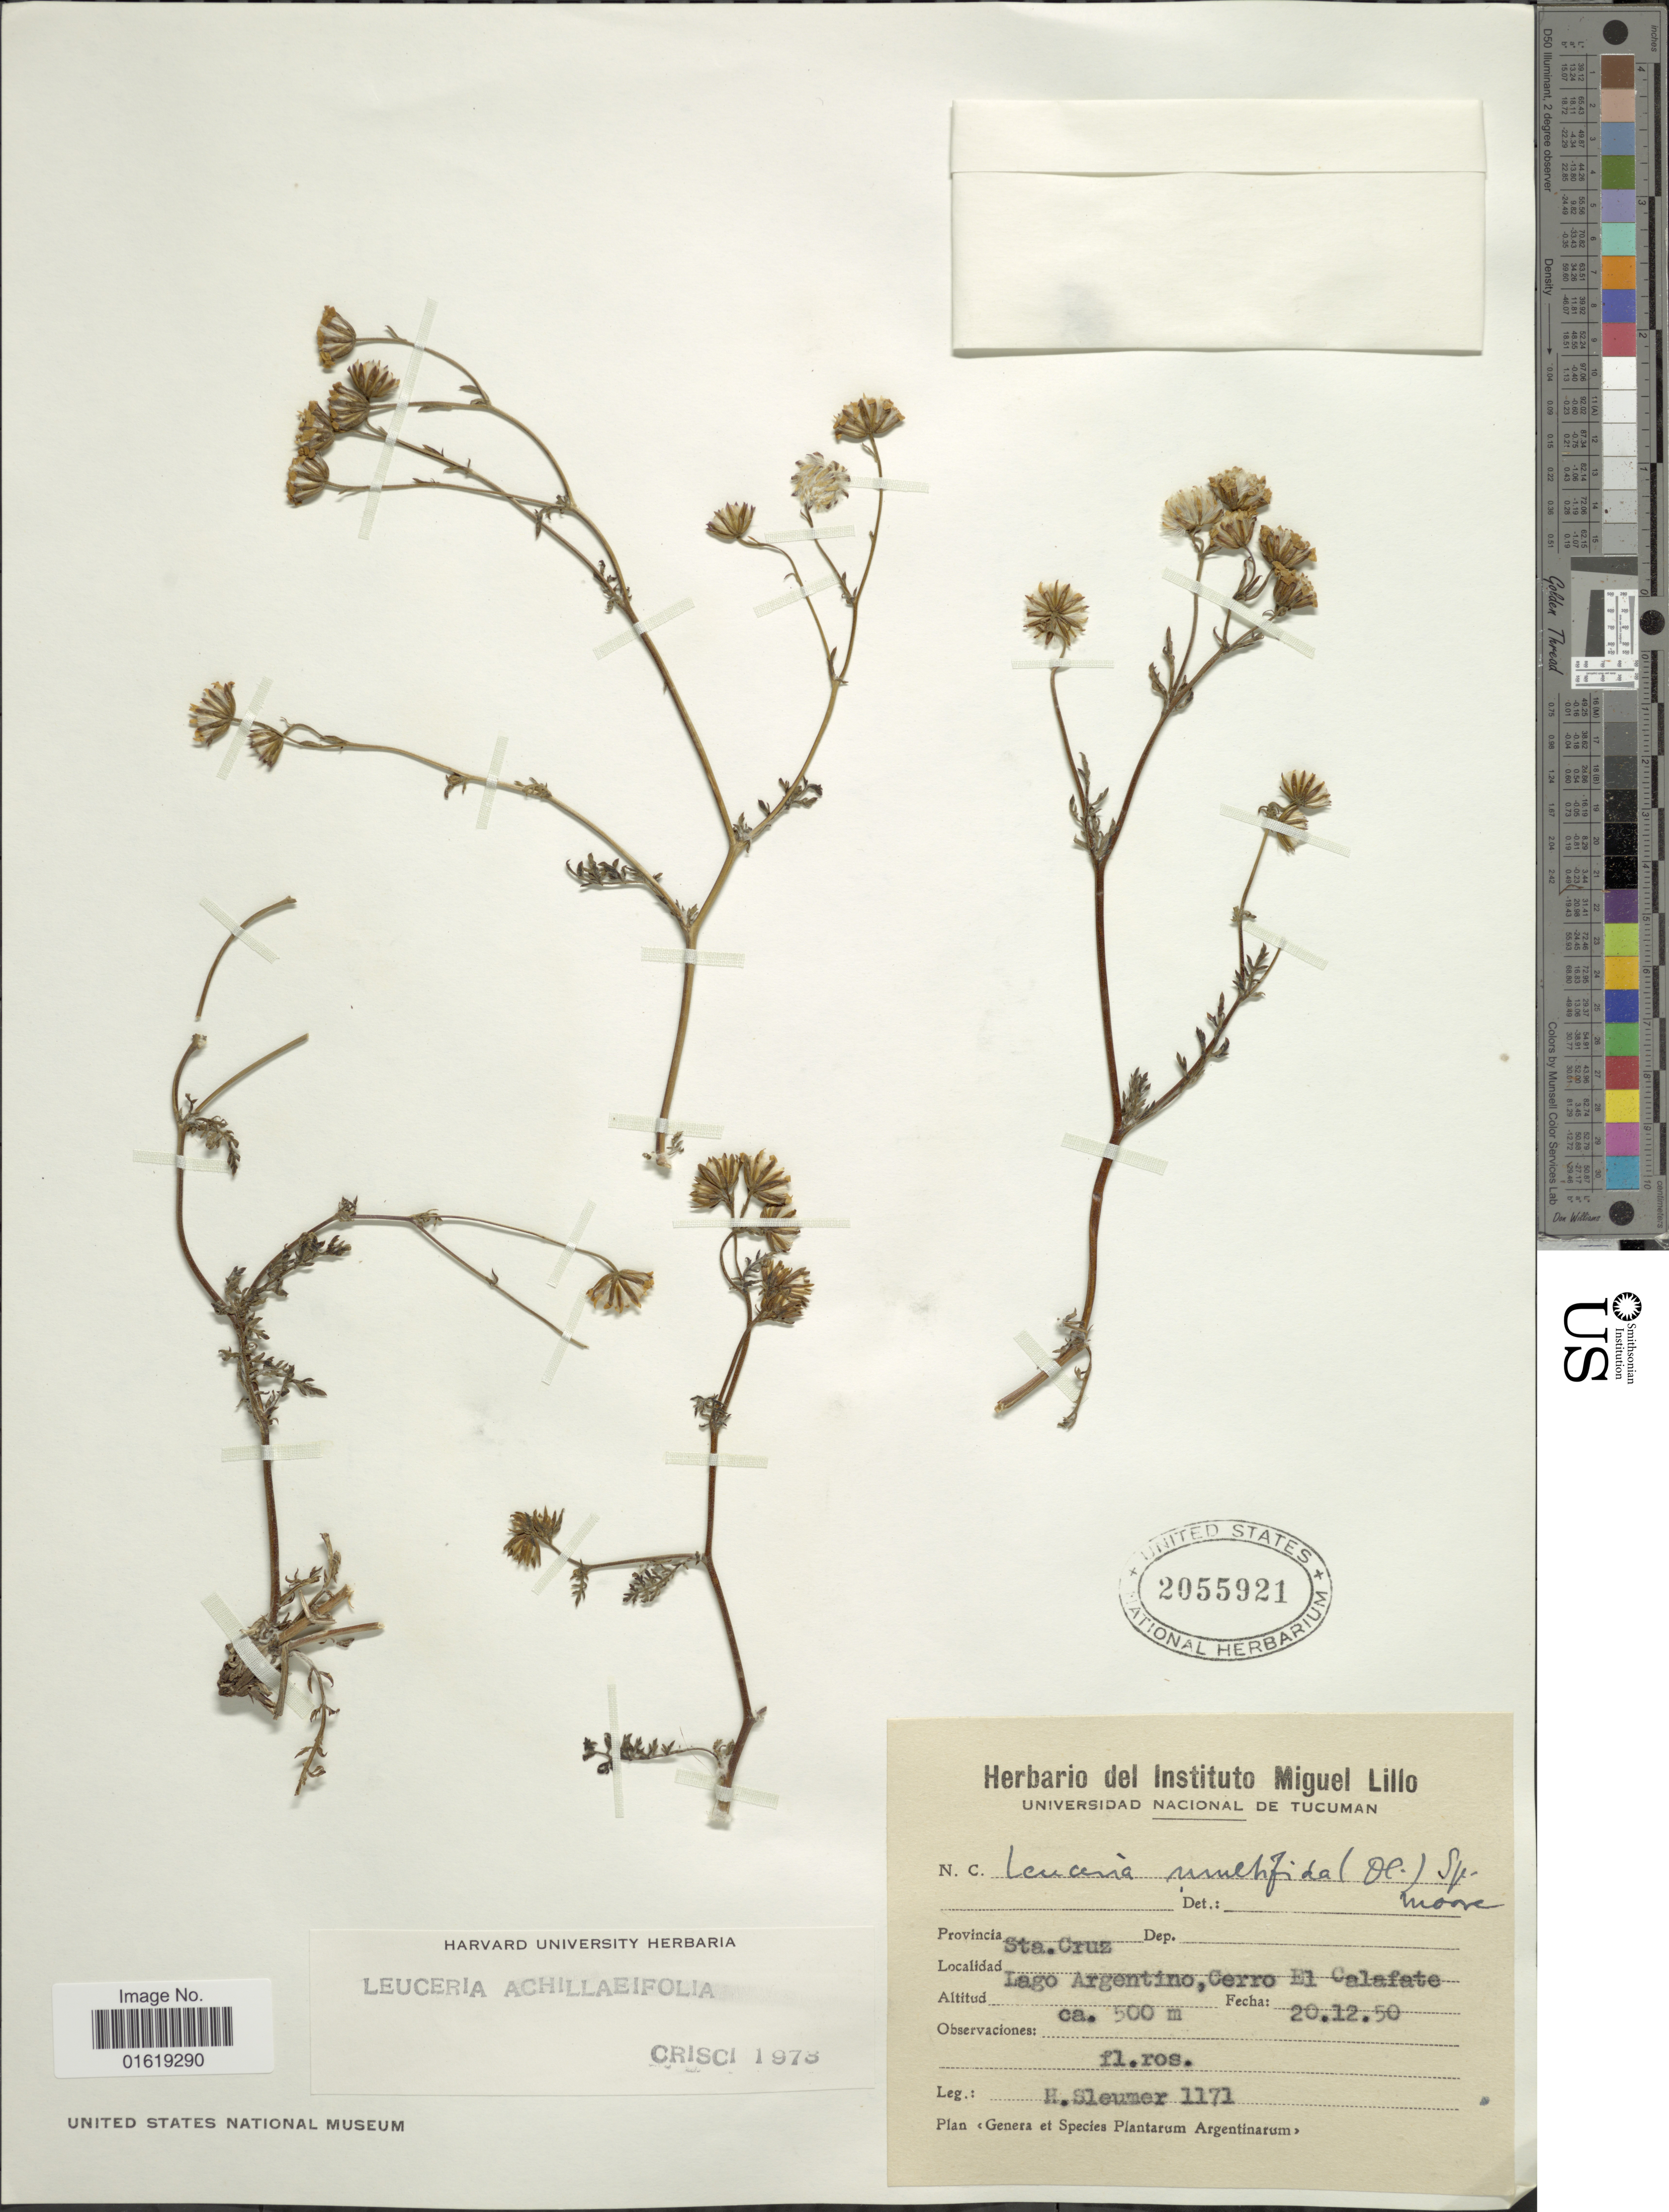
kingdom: Plantae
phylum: Tracheophyta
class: Magnoliopsida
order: Asterales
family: Asteraceae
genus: Leucheria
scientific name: Leucheria achillaeifolia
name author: Hook. & Arn.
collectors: H. O. Sleumer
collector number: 1171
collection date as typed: Transcribed d/m/y: 20/12/50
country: Argentina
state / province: Santa Cruz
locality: Provincia Sta. Cruz. Lago Argentino, Cerro El Calafate.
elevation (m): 500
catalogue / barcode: US 2055921